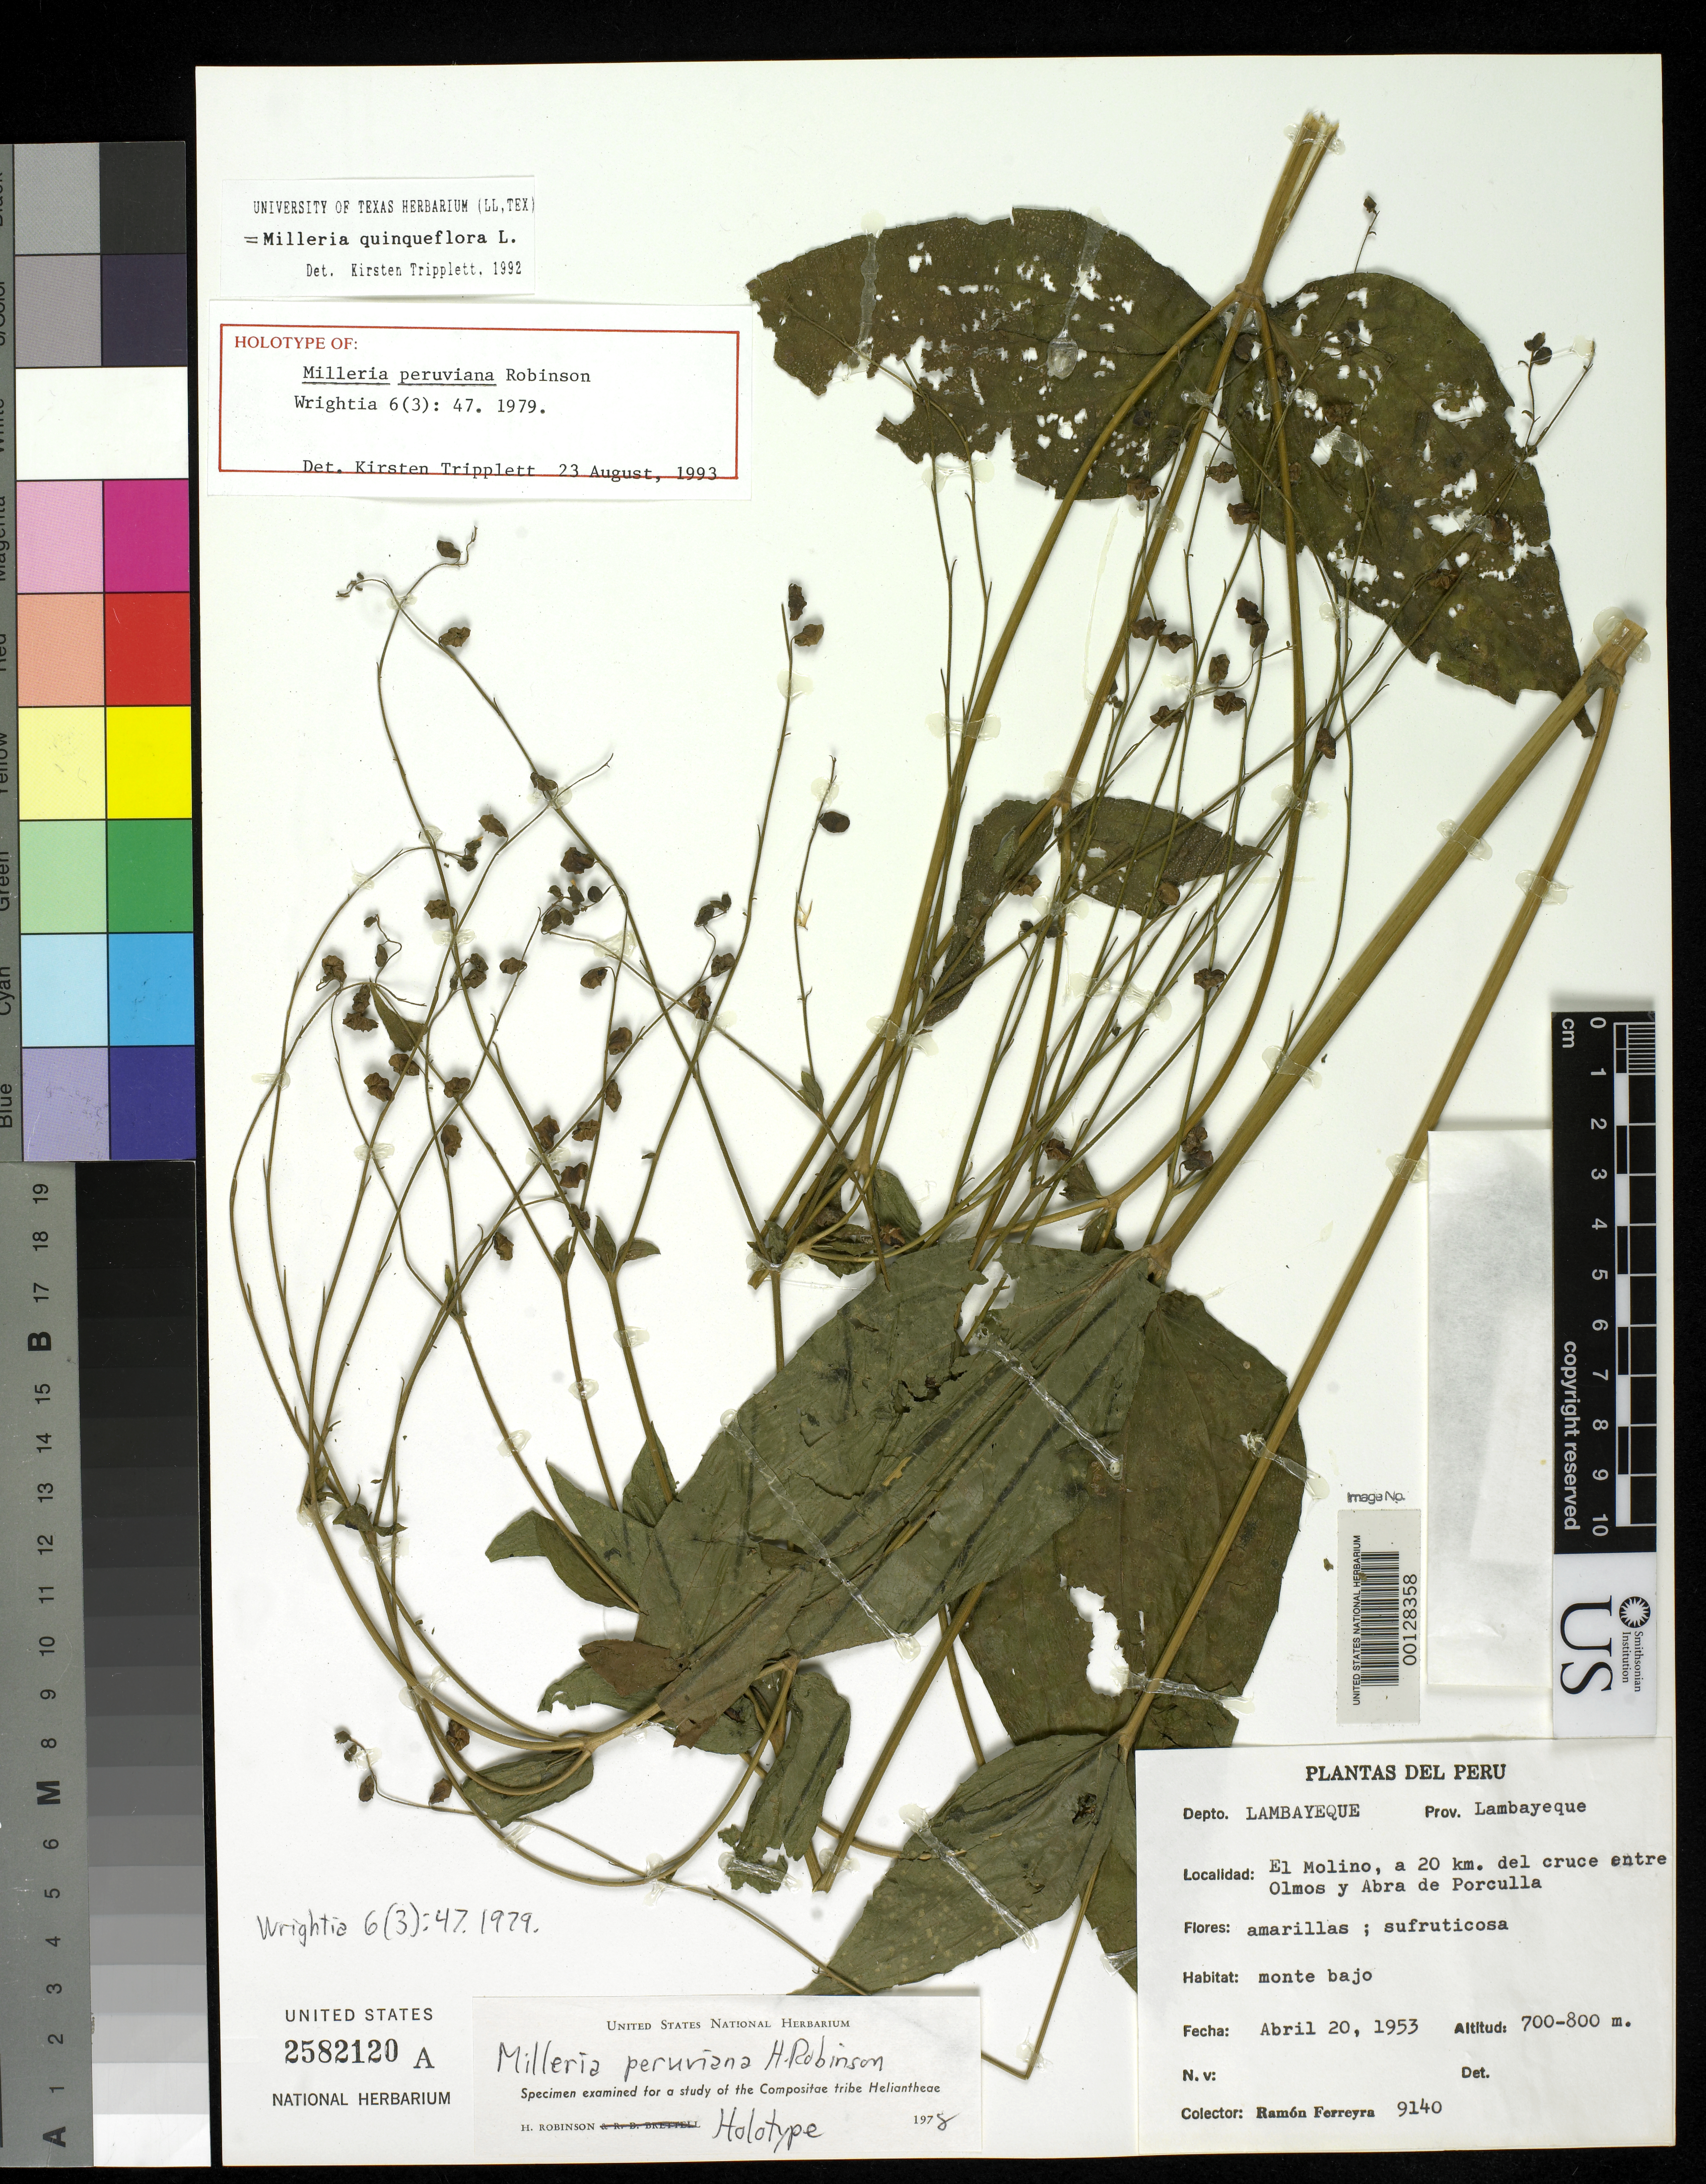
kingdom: Plantae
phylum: Tracheophyta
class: Magnoliopsida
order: Asterales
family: Asteraceae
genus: Milleria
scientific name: Milleria peruviana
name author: H. Rob.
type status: Holotype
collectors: R. A. Ferreyra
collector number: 9140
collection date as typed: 20 Apr 1953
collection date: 1953-04-20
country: Peru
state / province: Lambayeque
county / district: Lambayeque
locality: El Molino near Olmos and Abia de Porculla.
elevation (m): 700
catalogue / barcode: US 2582120A